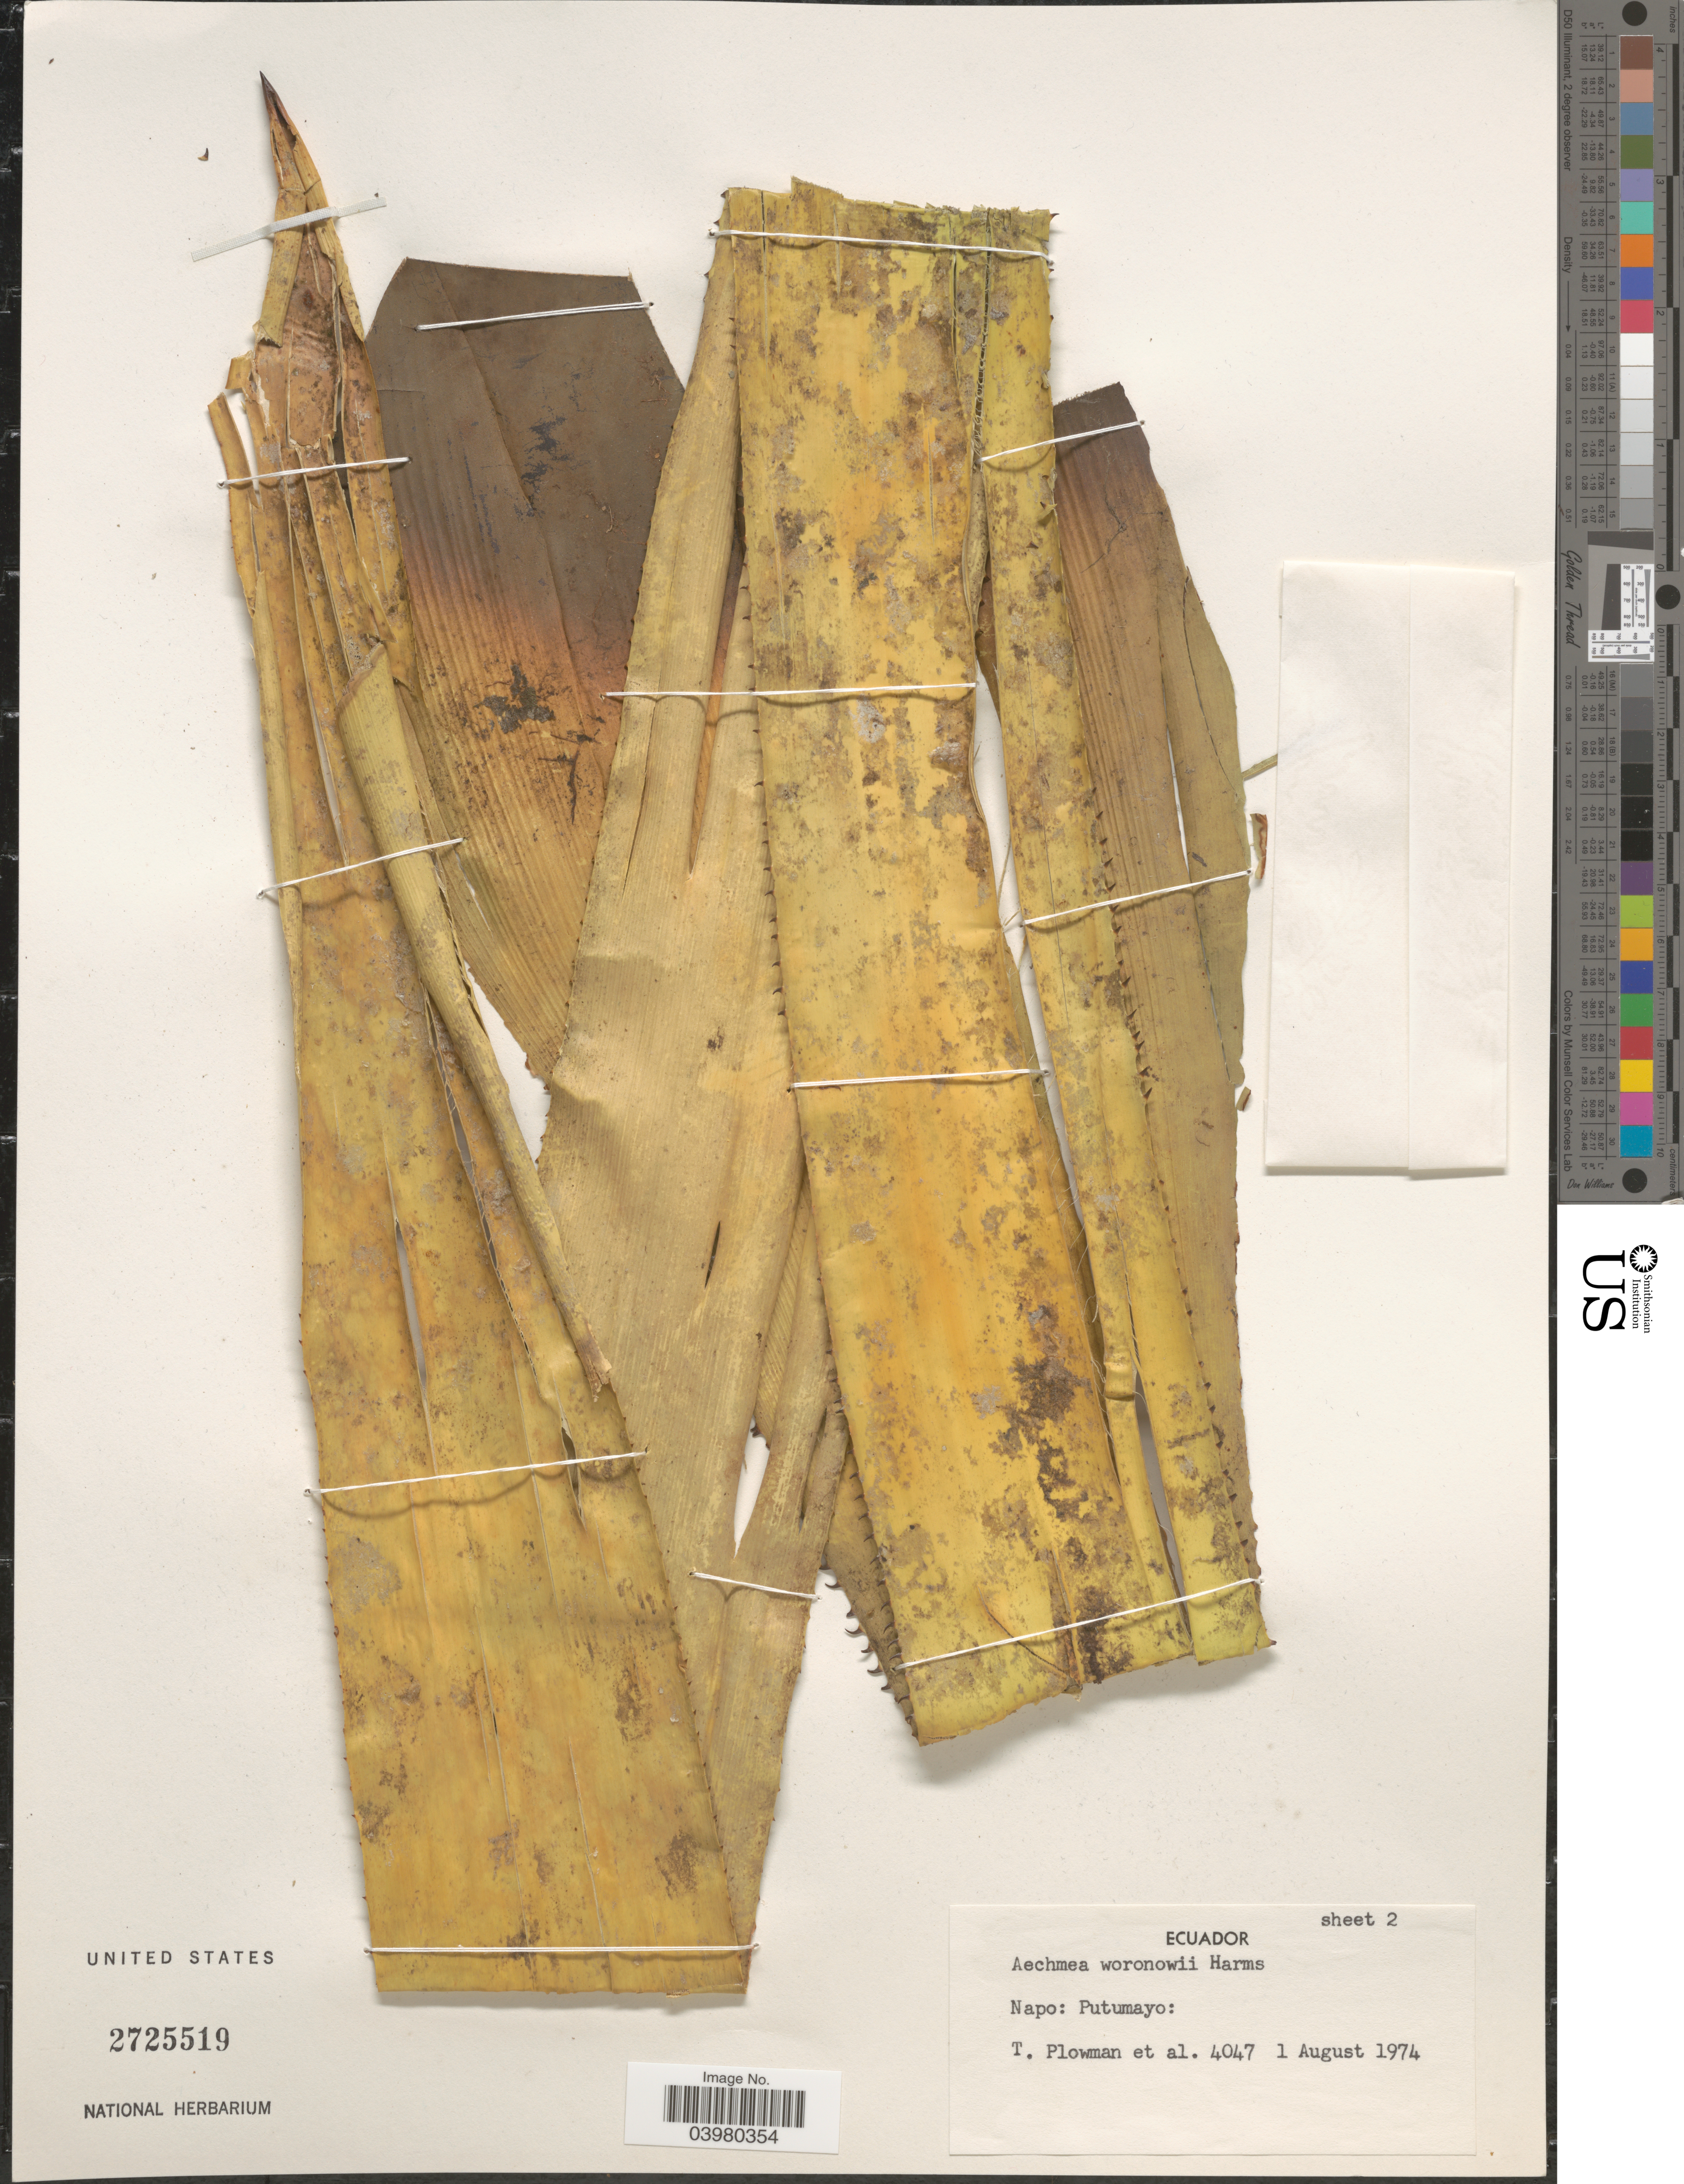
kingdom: Plantae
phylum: Tracheophyta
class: Liliopsida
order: Poales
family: Bromeliaceae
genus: Aechmea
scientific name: Aechmea woronowii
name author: Harms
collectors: T. Plowman & et al.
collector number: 4047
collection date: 1974-08-01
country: Ecuador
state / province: Napo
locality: Putumayo.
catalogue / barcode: US 2725519